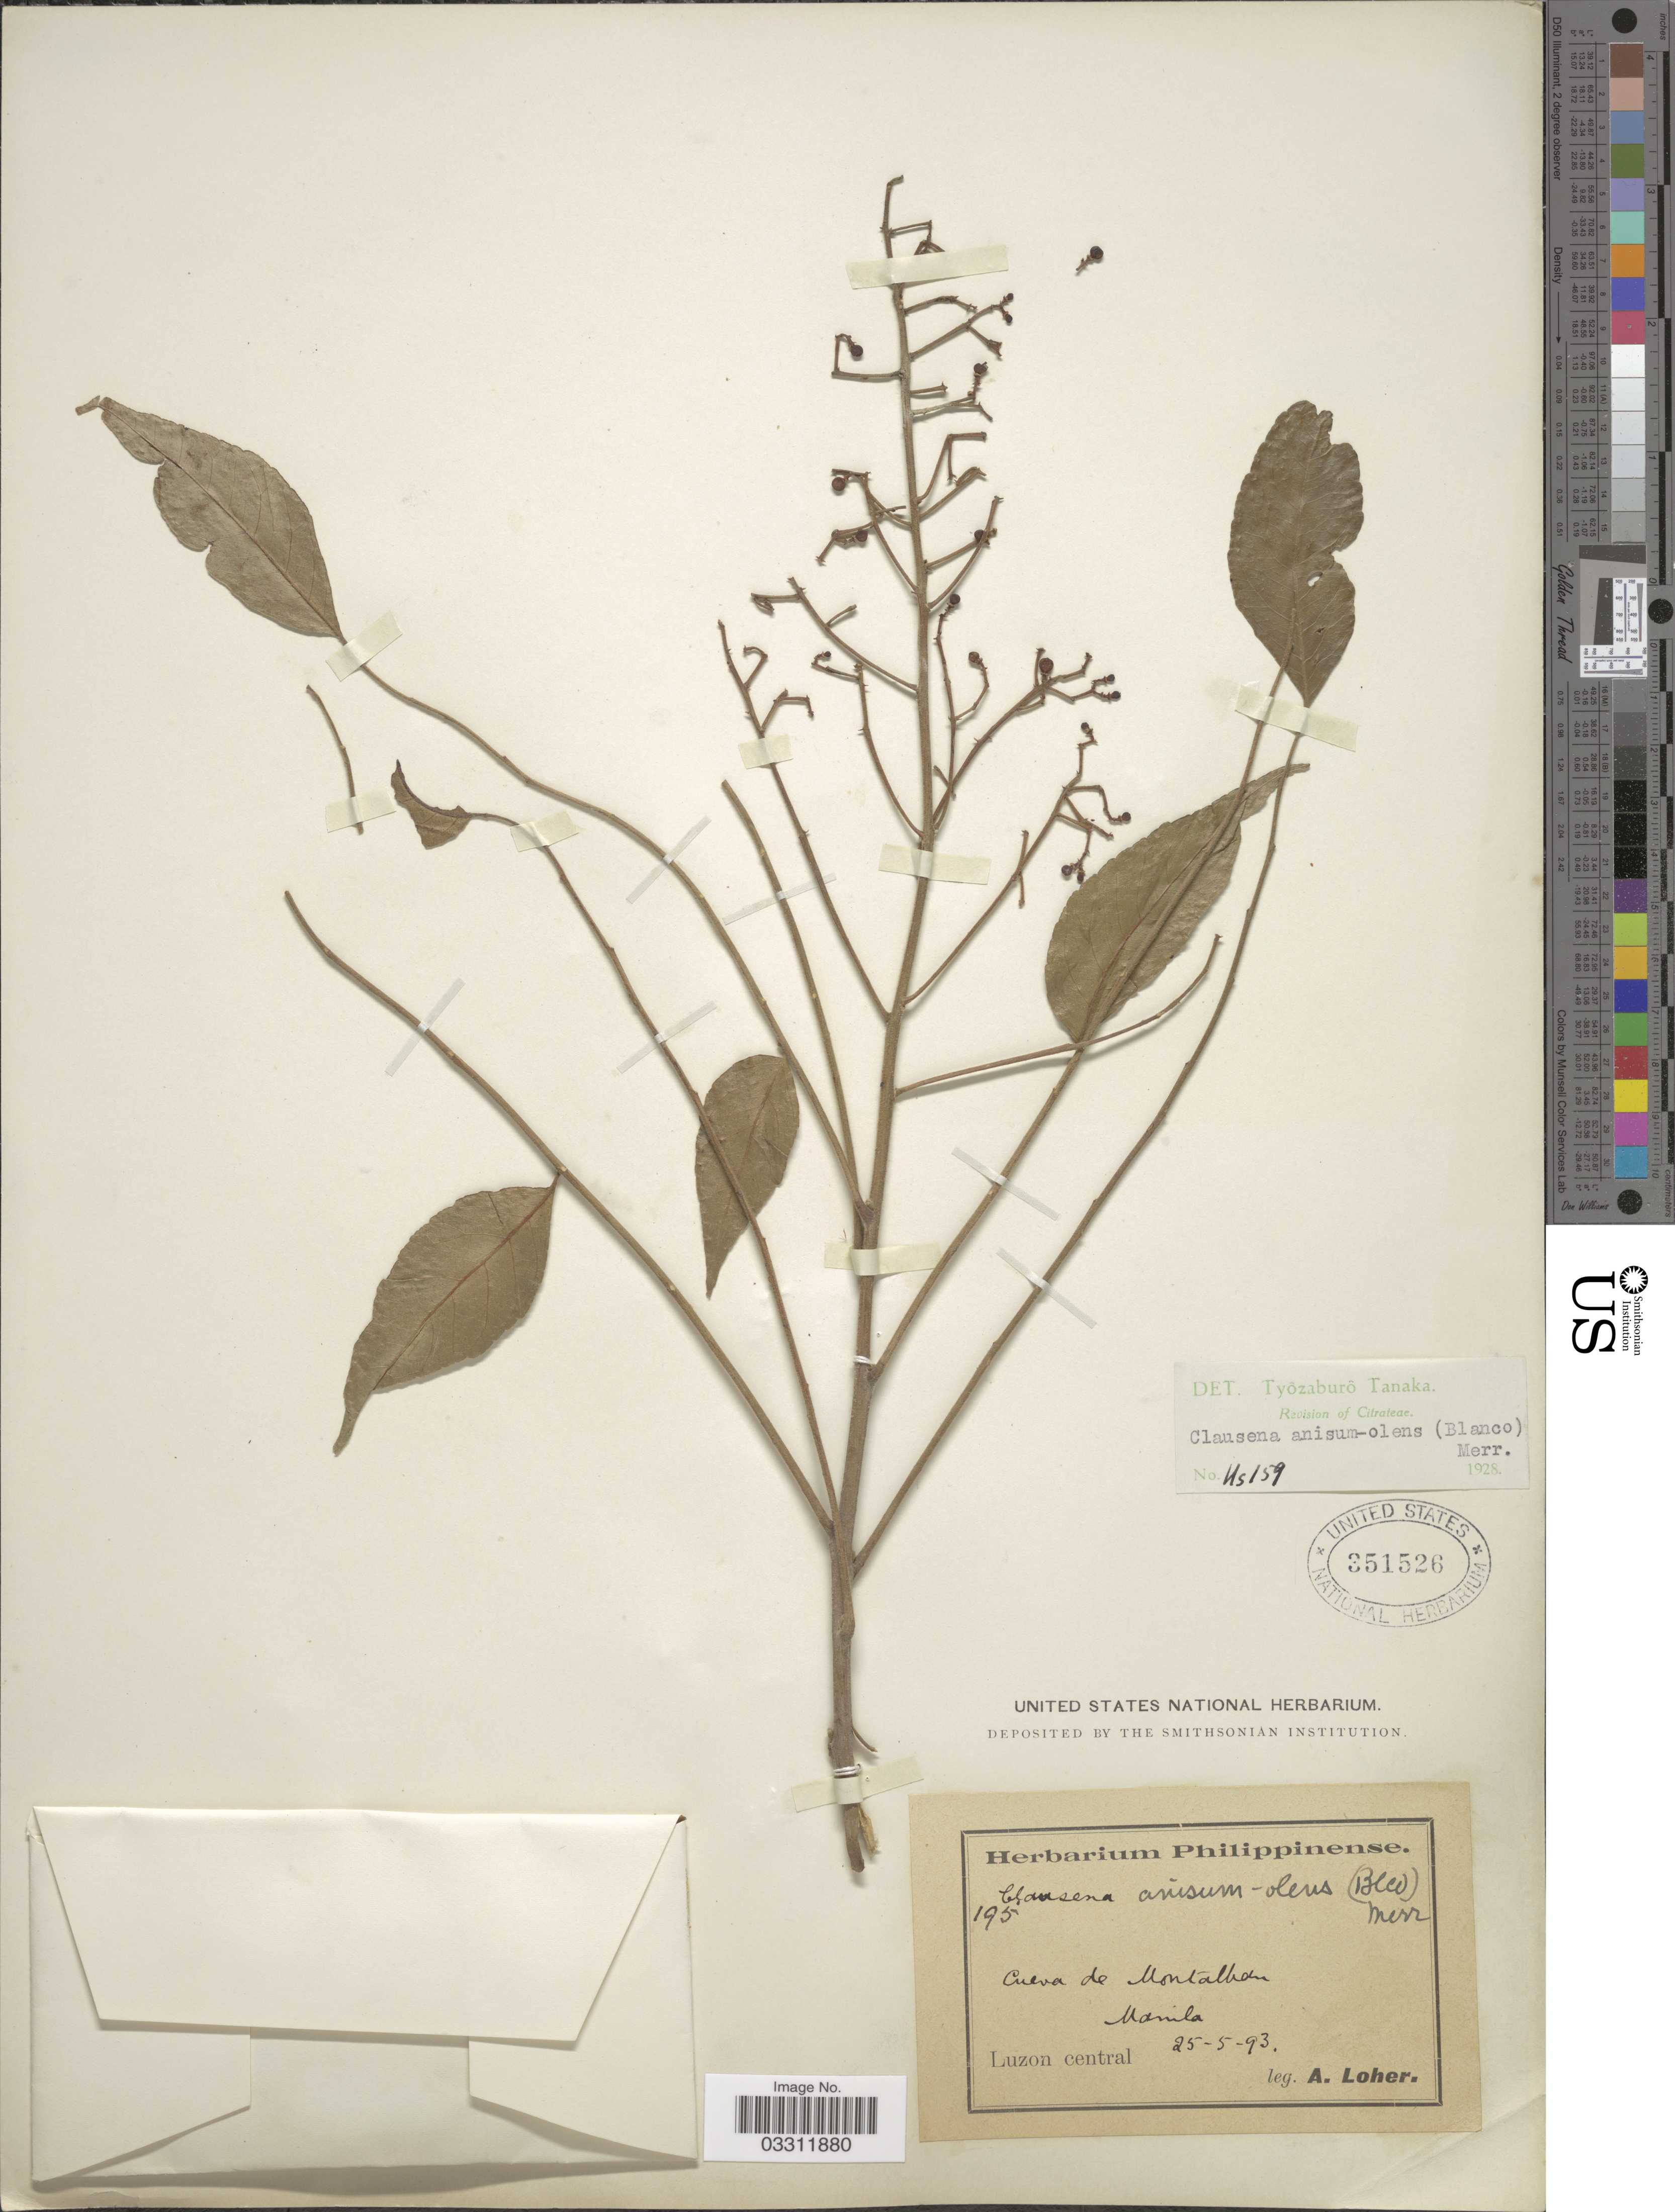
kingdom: Plantae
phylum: Tracheophyta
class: Magnoliopsida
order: Sapindales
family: Rutaceae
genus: Clausena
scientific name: Clausena anisum-olens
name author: (Blume) Merr.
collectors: A. Loher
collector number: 195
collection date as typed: Transcribed d/m/y: 25/5/93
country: Philippines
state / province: Central Luzon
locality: Cueva de Montalban. Manila. Luzon central.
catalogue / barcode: US 351526